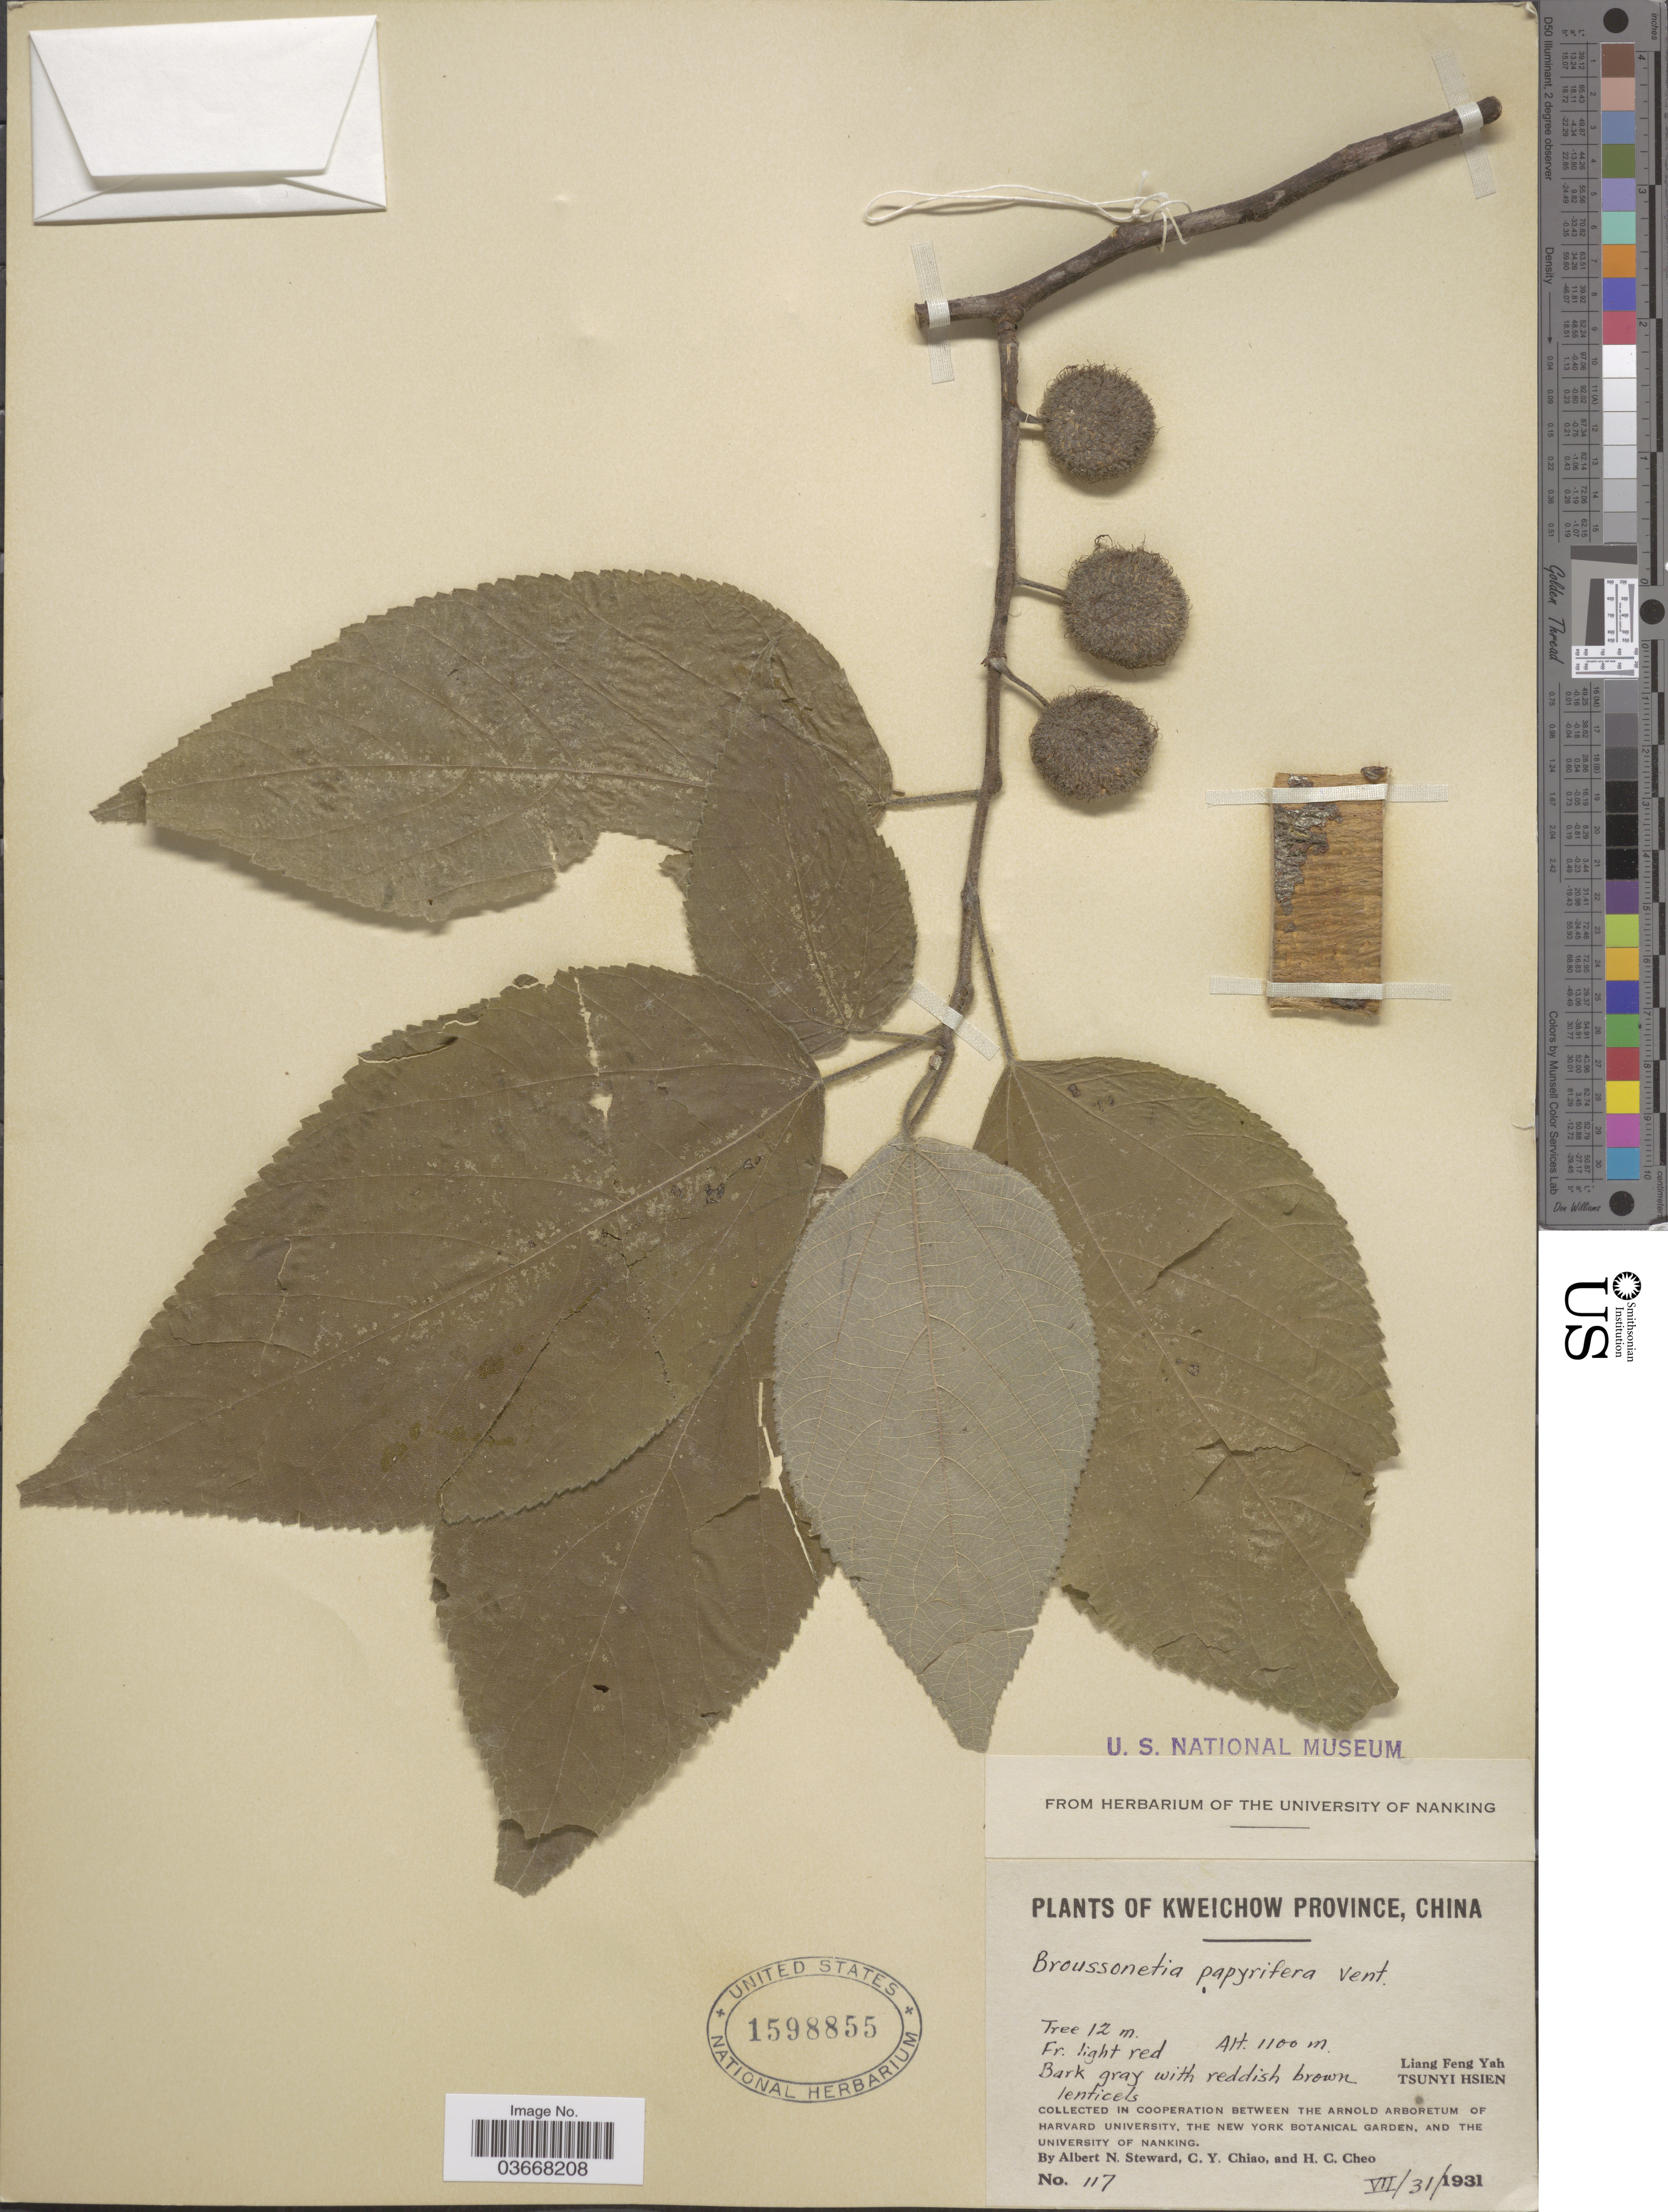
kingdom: Plantae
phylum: Tracheophyta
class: Magnoliopsida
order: Rosales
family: Moraceae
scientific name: Broussoneta papyrifera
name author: (L.) L'Hér. ex Vent.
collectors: A. N. Steward, C. Y. Chiao & H. Cheo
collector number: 117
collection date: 1931-07-31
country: China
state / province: Guizhou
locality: Kweichow Province. Liang Feng Yah. Tsunyi Hsien.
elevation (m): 1100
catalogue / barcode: US 1598855